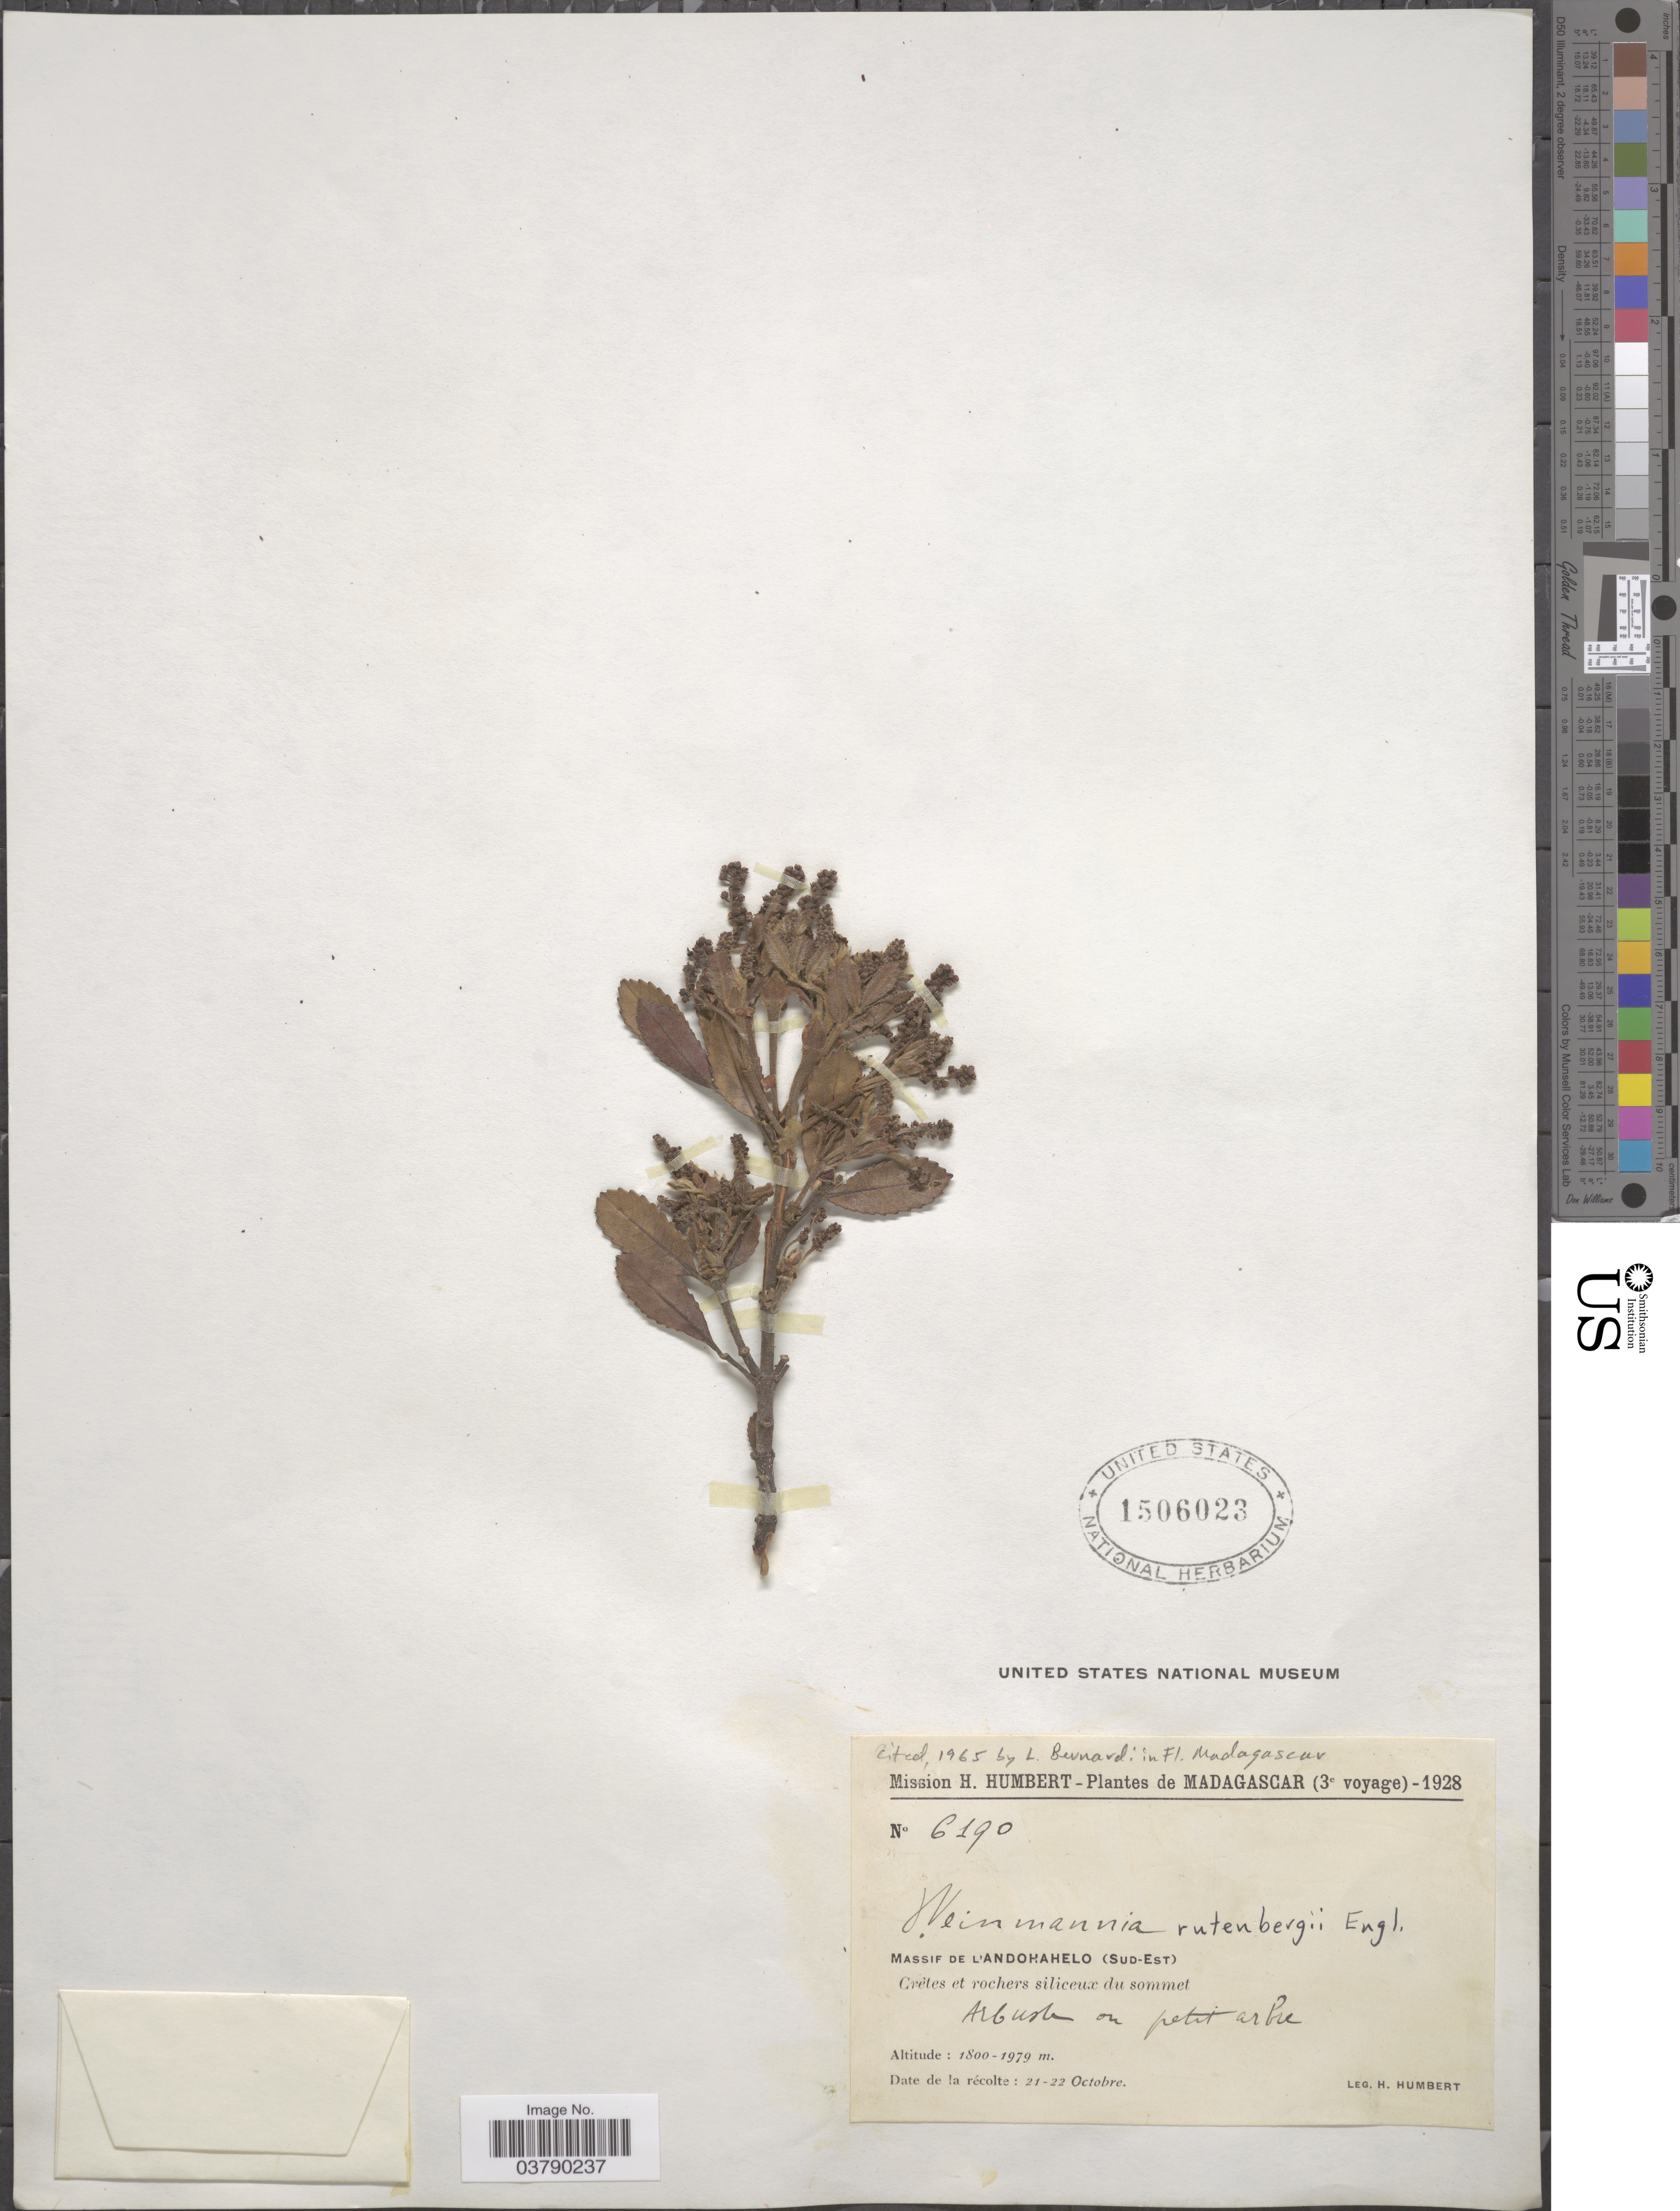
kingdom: Plantae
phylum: Tracheophyta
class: Magnoliopsida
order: Oxalidales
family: Cunoniaceae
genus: Pterophylla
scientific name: Pterophylla rutenbergii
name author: (Engl.) J. Bradford & Z.S. Rogers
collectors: H. Humbert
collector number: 6190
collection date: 1928-10-21/1928-10-22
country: Madagascar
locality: Massif de l'Andohahelo (Sud-Est). Crètes et rochers siliceux du sommet.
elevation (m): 1800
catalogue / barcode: US 1506023